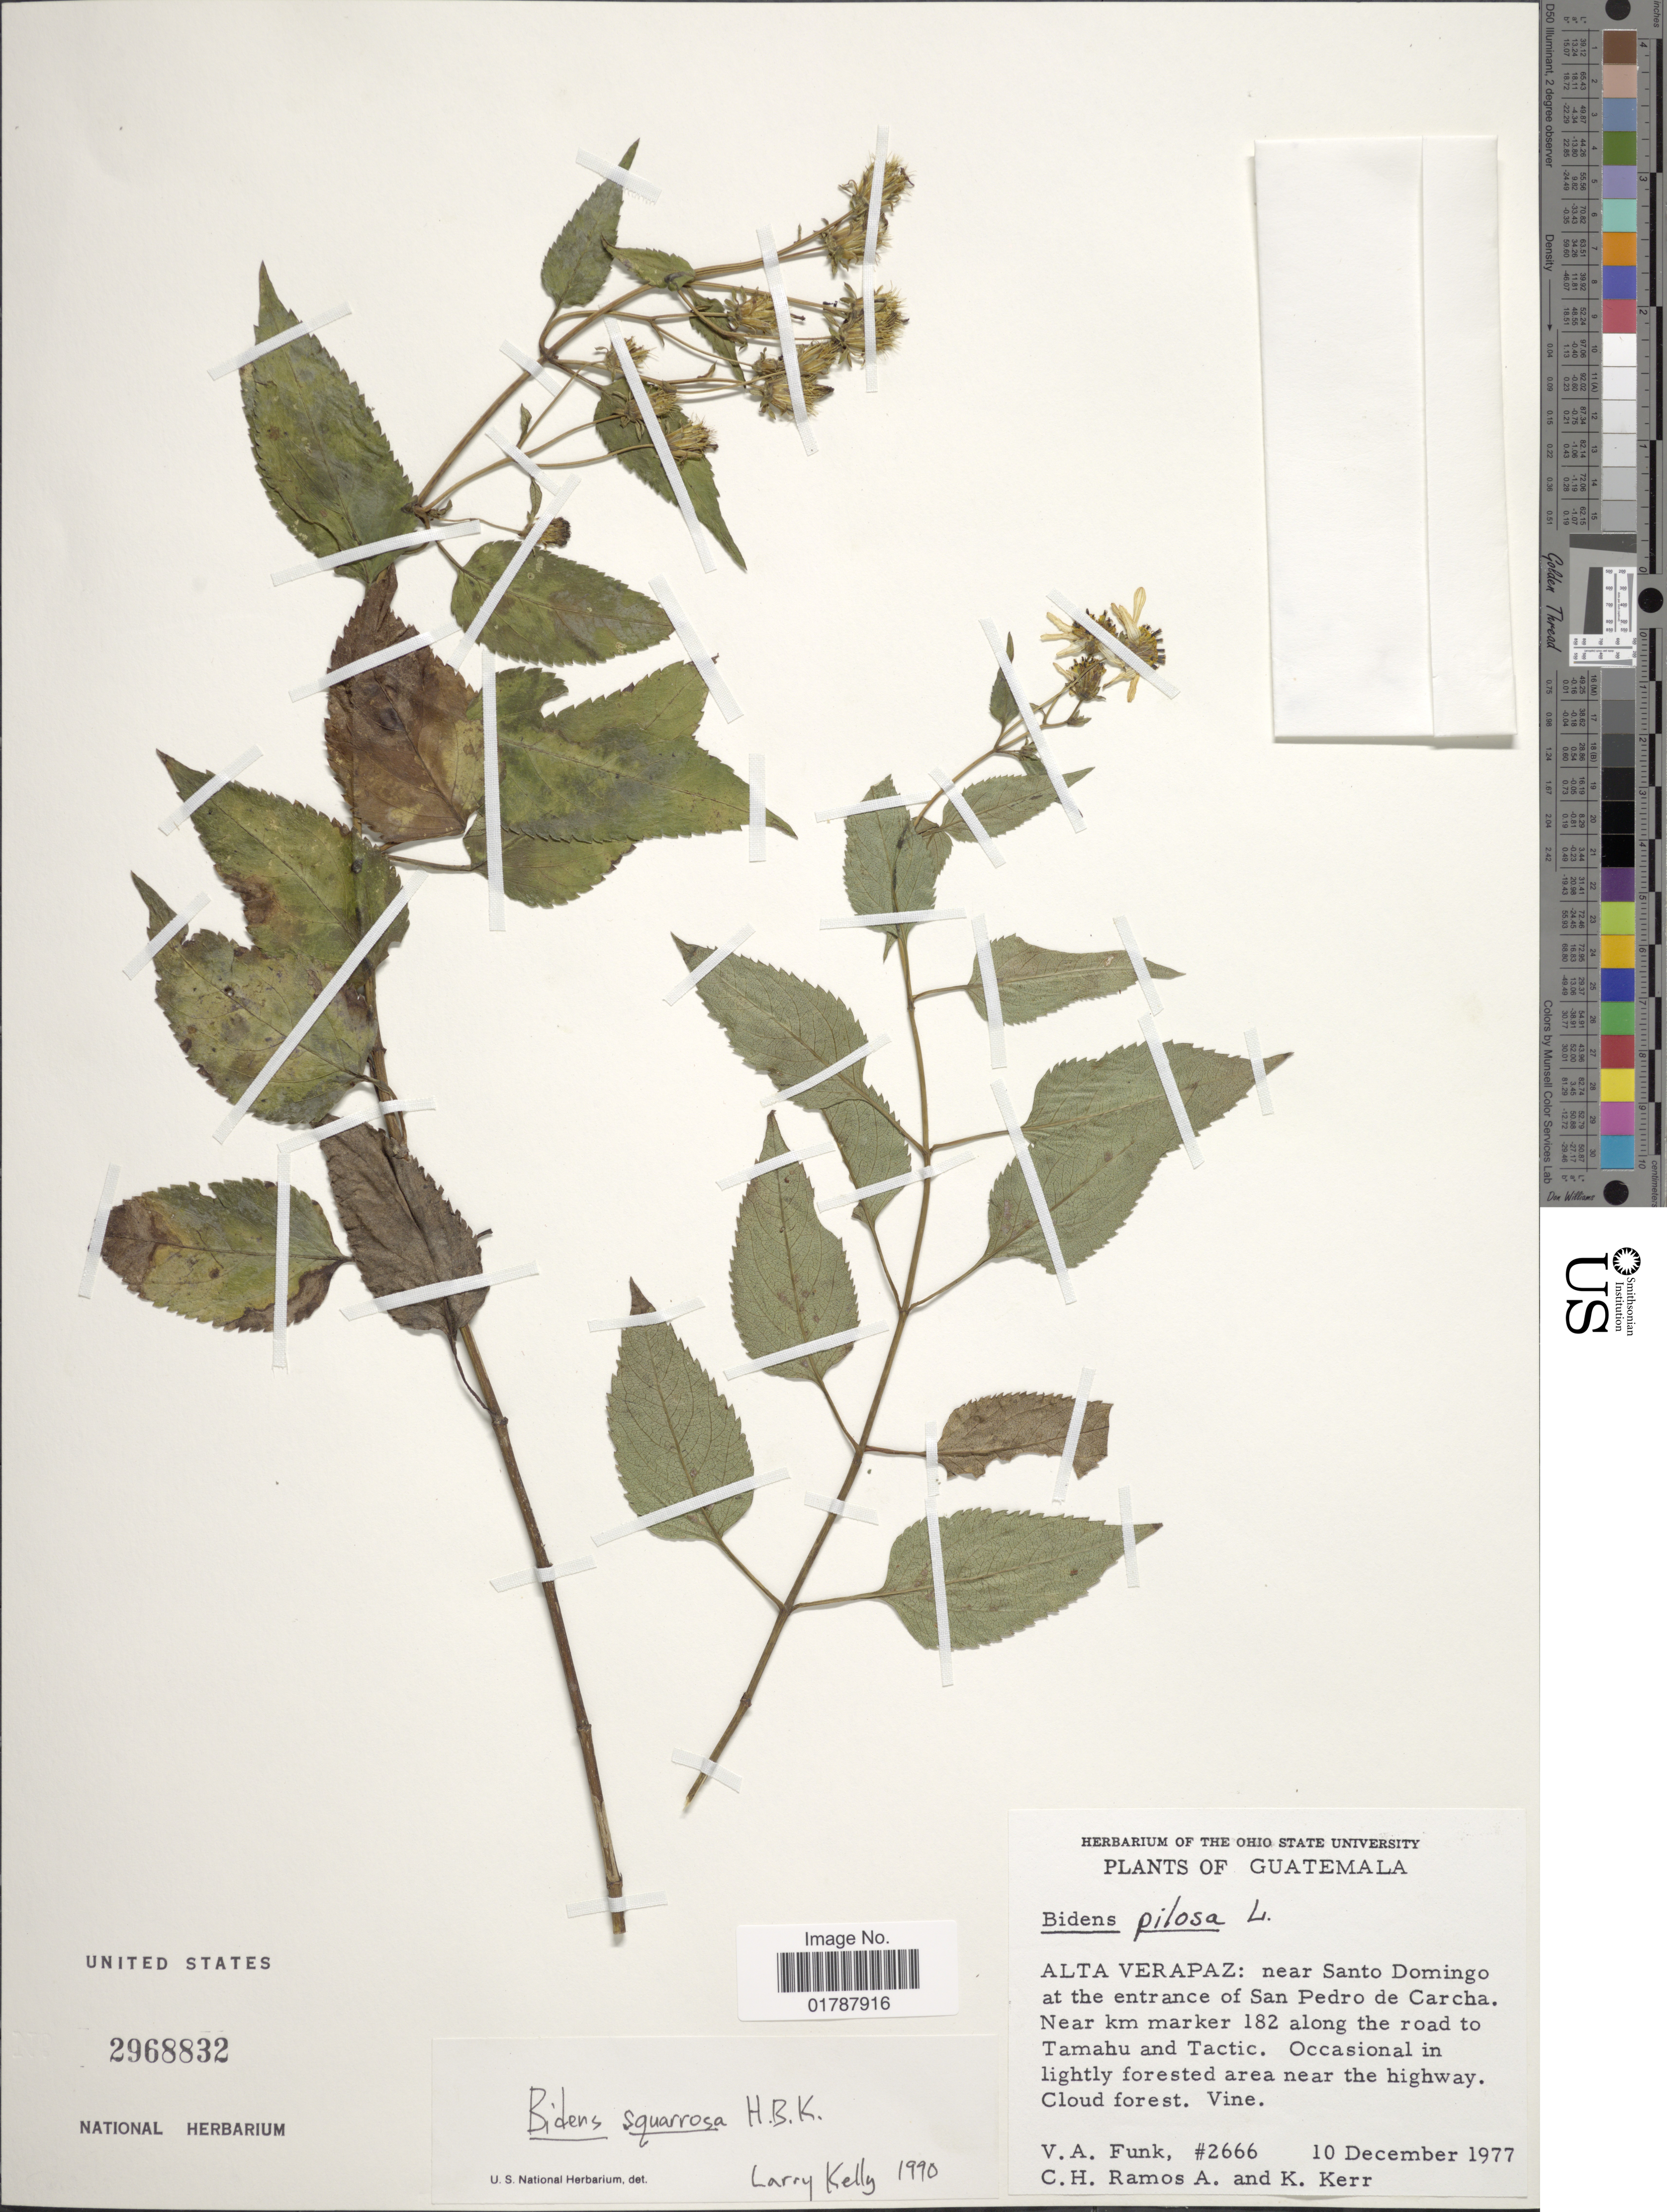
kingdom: Plantae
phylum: Tracheophyta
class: Magnoliopsida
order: Asterales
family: Asteraceae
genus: Bidens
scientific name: Bidens squarrosa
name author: Kunth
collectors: V. Funk, C. H. Ramos & K. Kerr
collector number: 2666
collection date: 1977-12-10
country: Guatemala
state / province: Alta Verapaz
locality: Alta Verapaz: near Santo Domingo at the entrance of San Pedro de Carcha, Near km marker 182 along the road to Tamahu and Tactic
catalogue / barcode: US 2968832